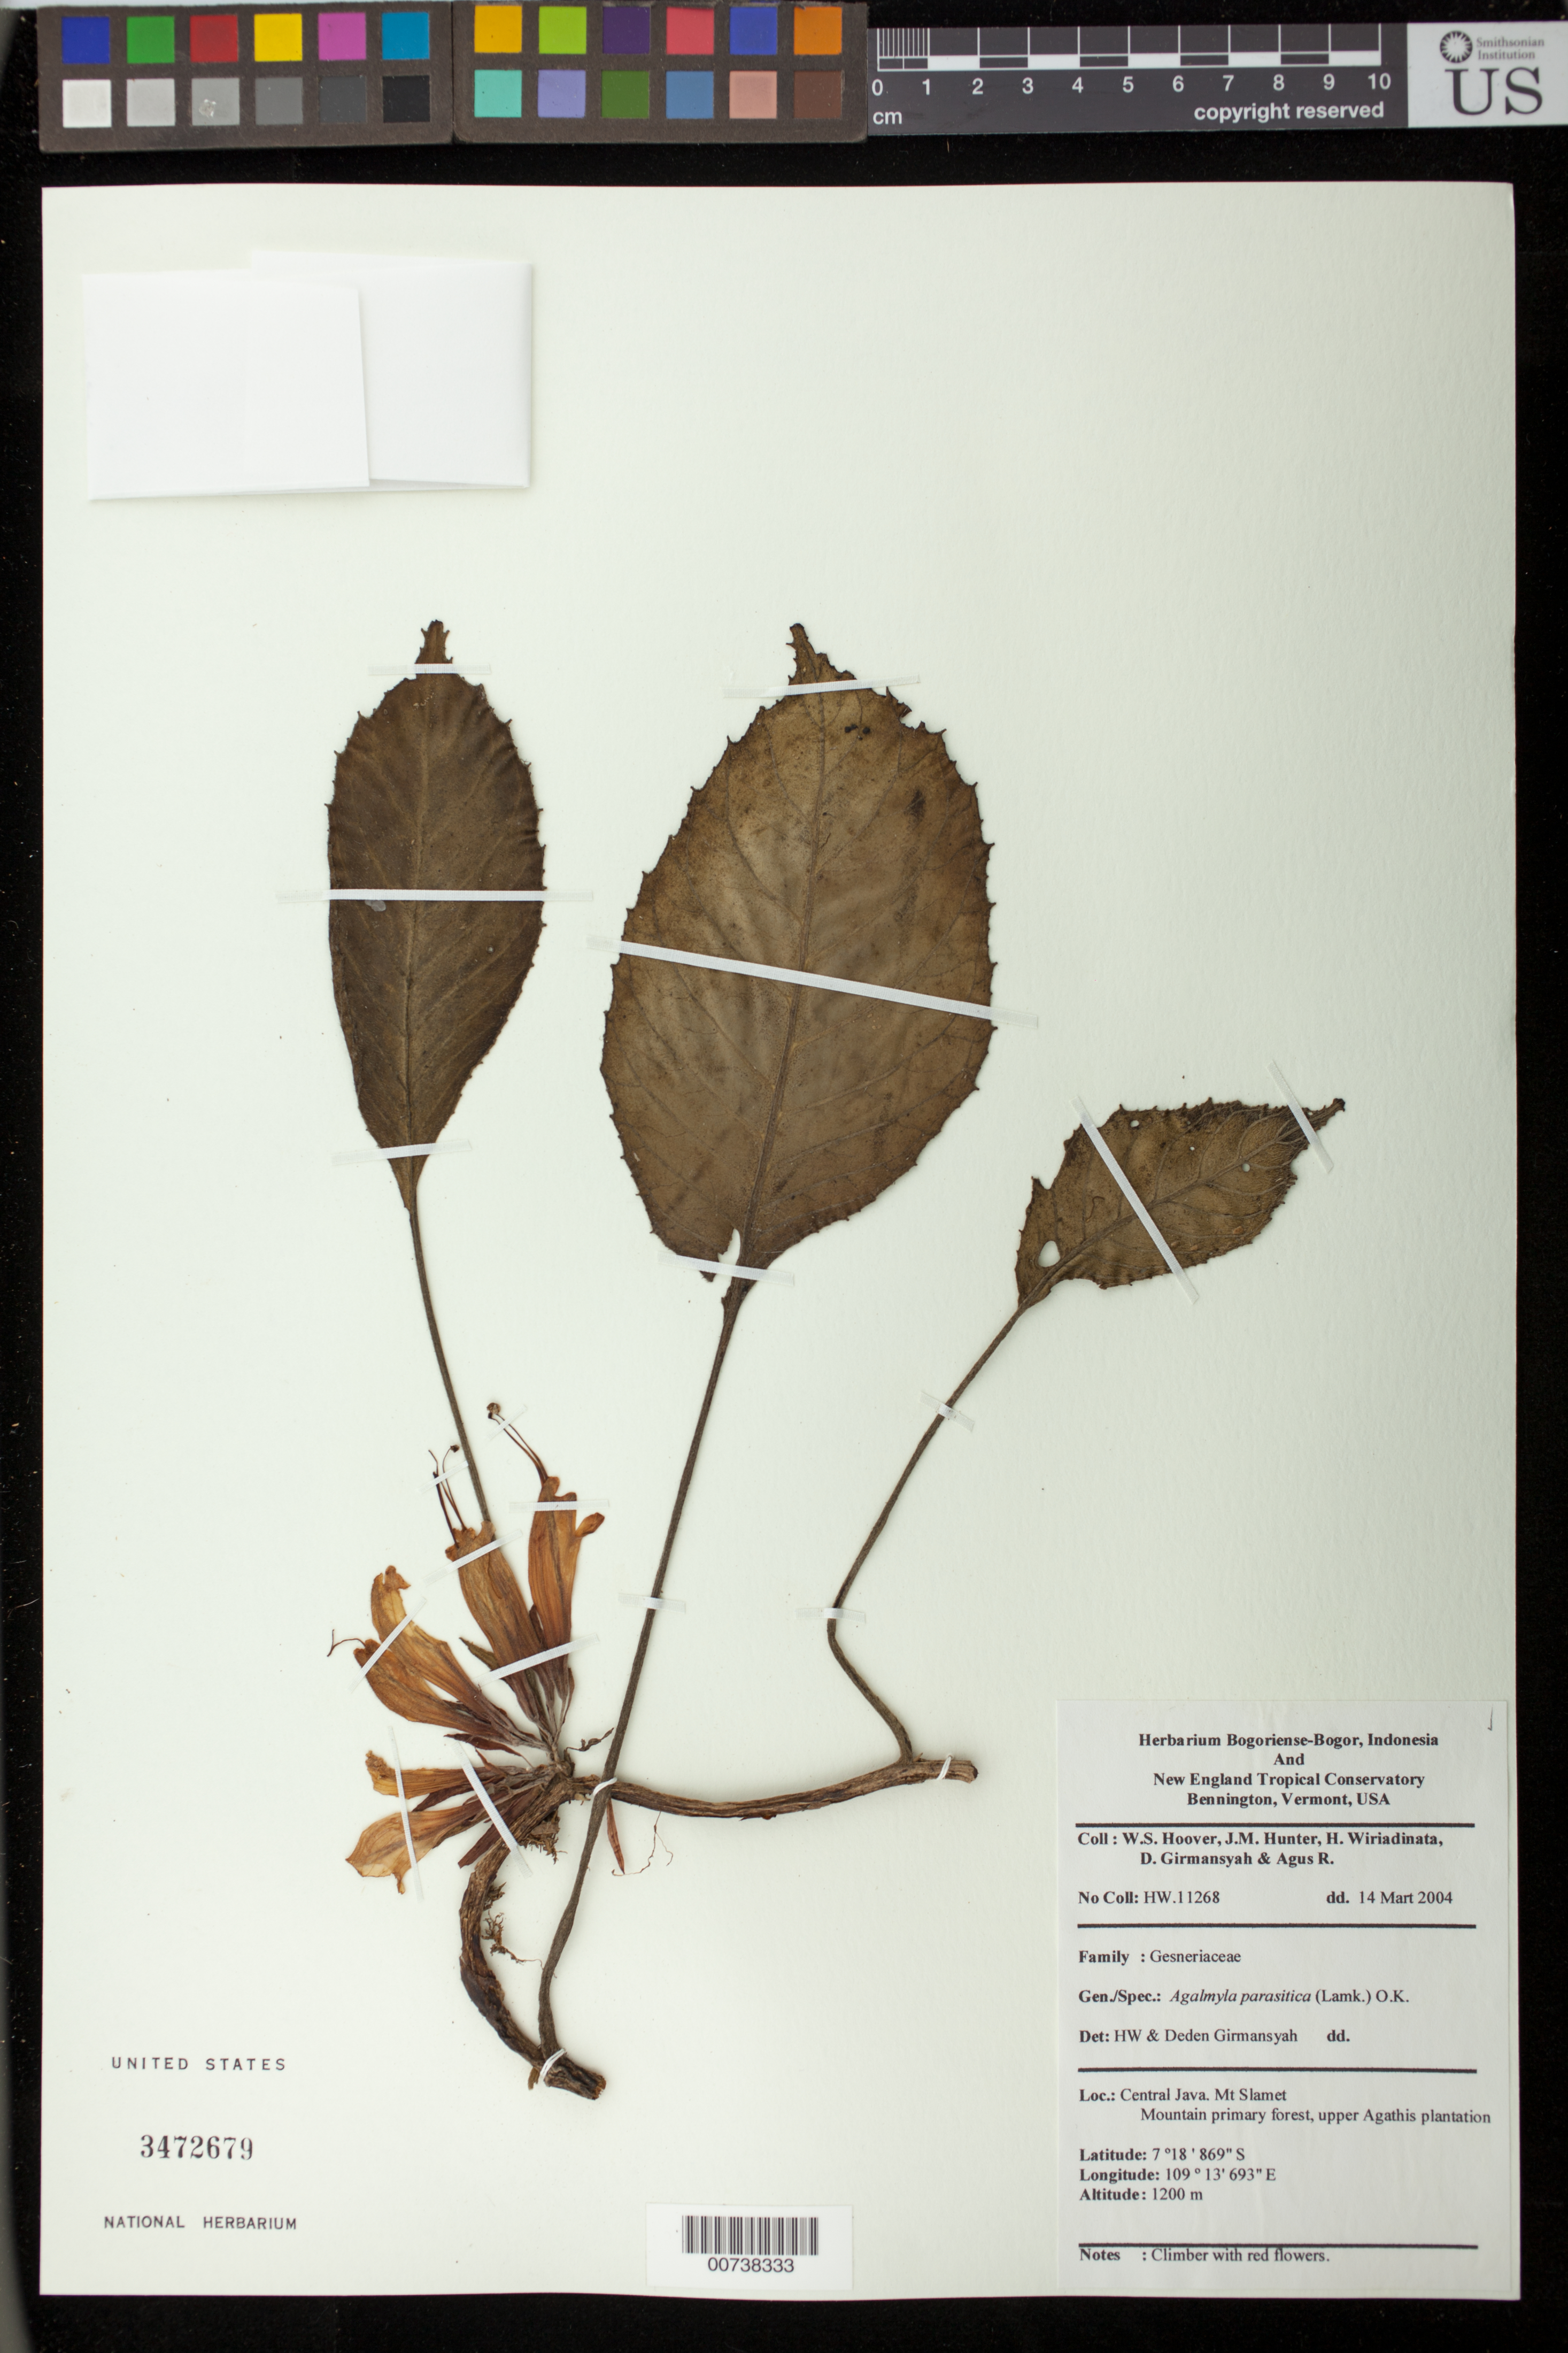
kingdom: Plantae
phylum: Tracheophyta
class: Magnoliopsida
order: Lamiales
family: Gesneriaceae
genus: Agalmyla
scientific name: Agalmyla parasitica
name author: (Lam.) Kuntze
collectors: W. S. Hoover, J. Hunter, H. Wiriadinata, D. Girmansyah & R. Agus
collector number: HW 11268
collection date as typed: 14 Mar 2004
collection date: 2004-03-14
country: Indonesia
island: Java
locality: Central Java, Mt. Slamet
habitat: Mountain primary forest, upper Agathis plantation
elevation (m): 1200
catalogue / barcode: US 3472679